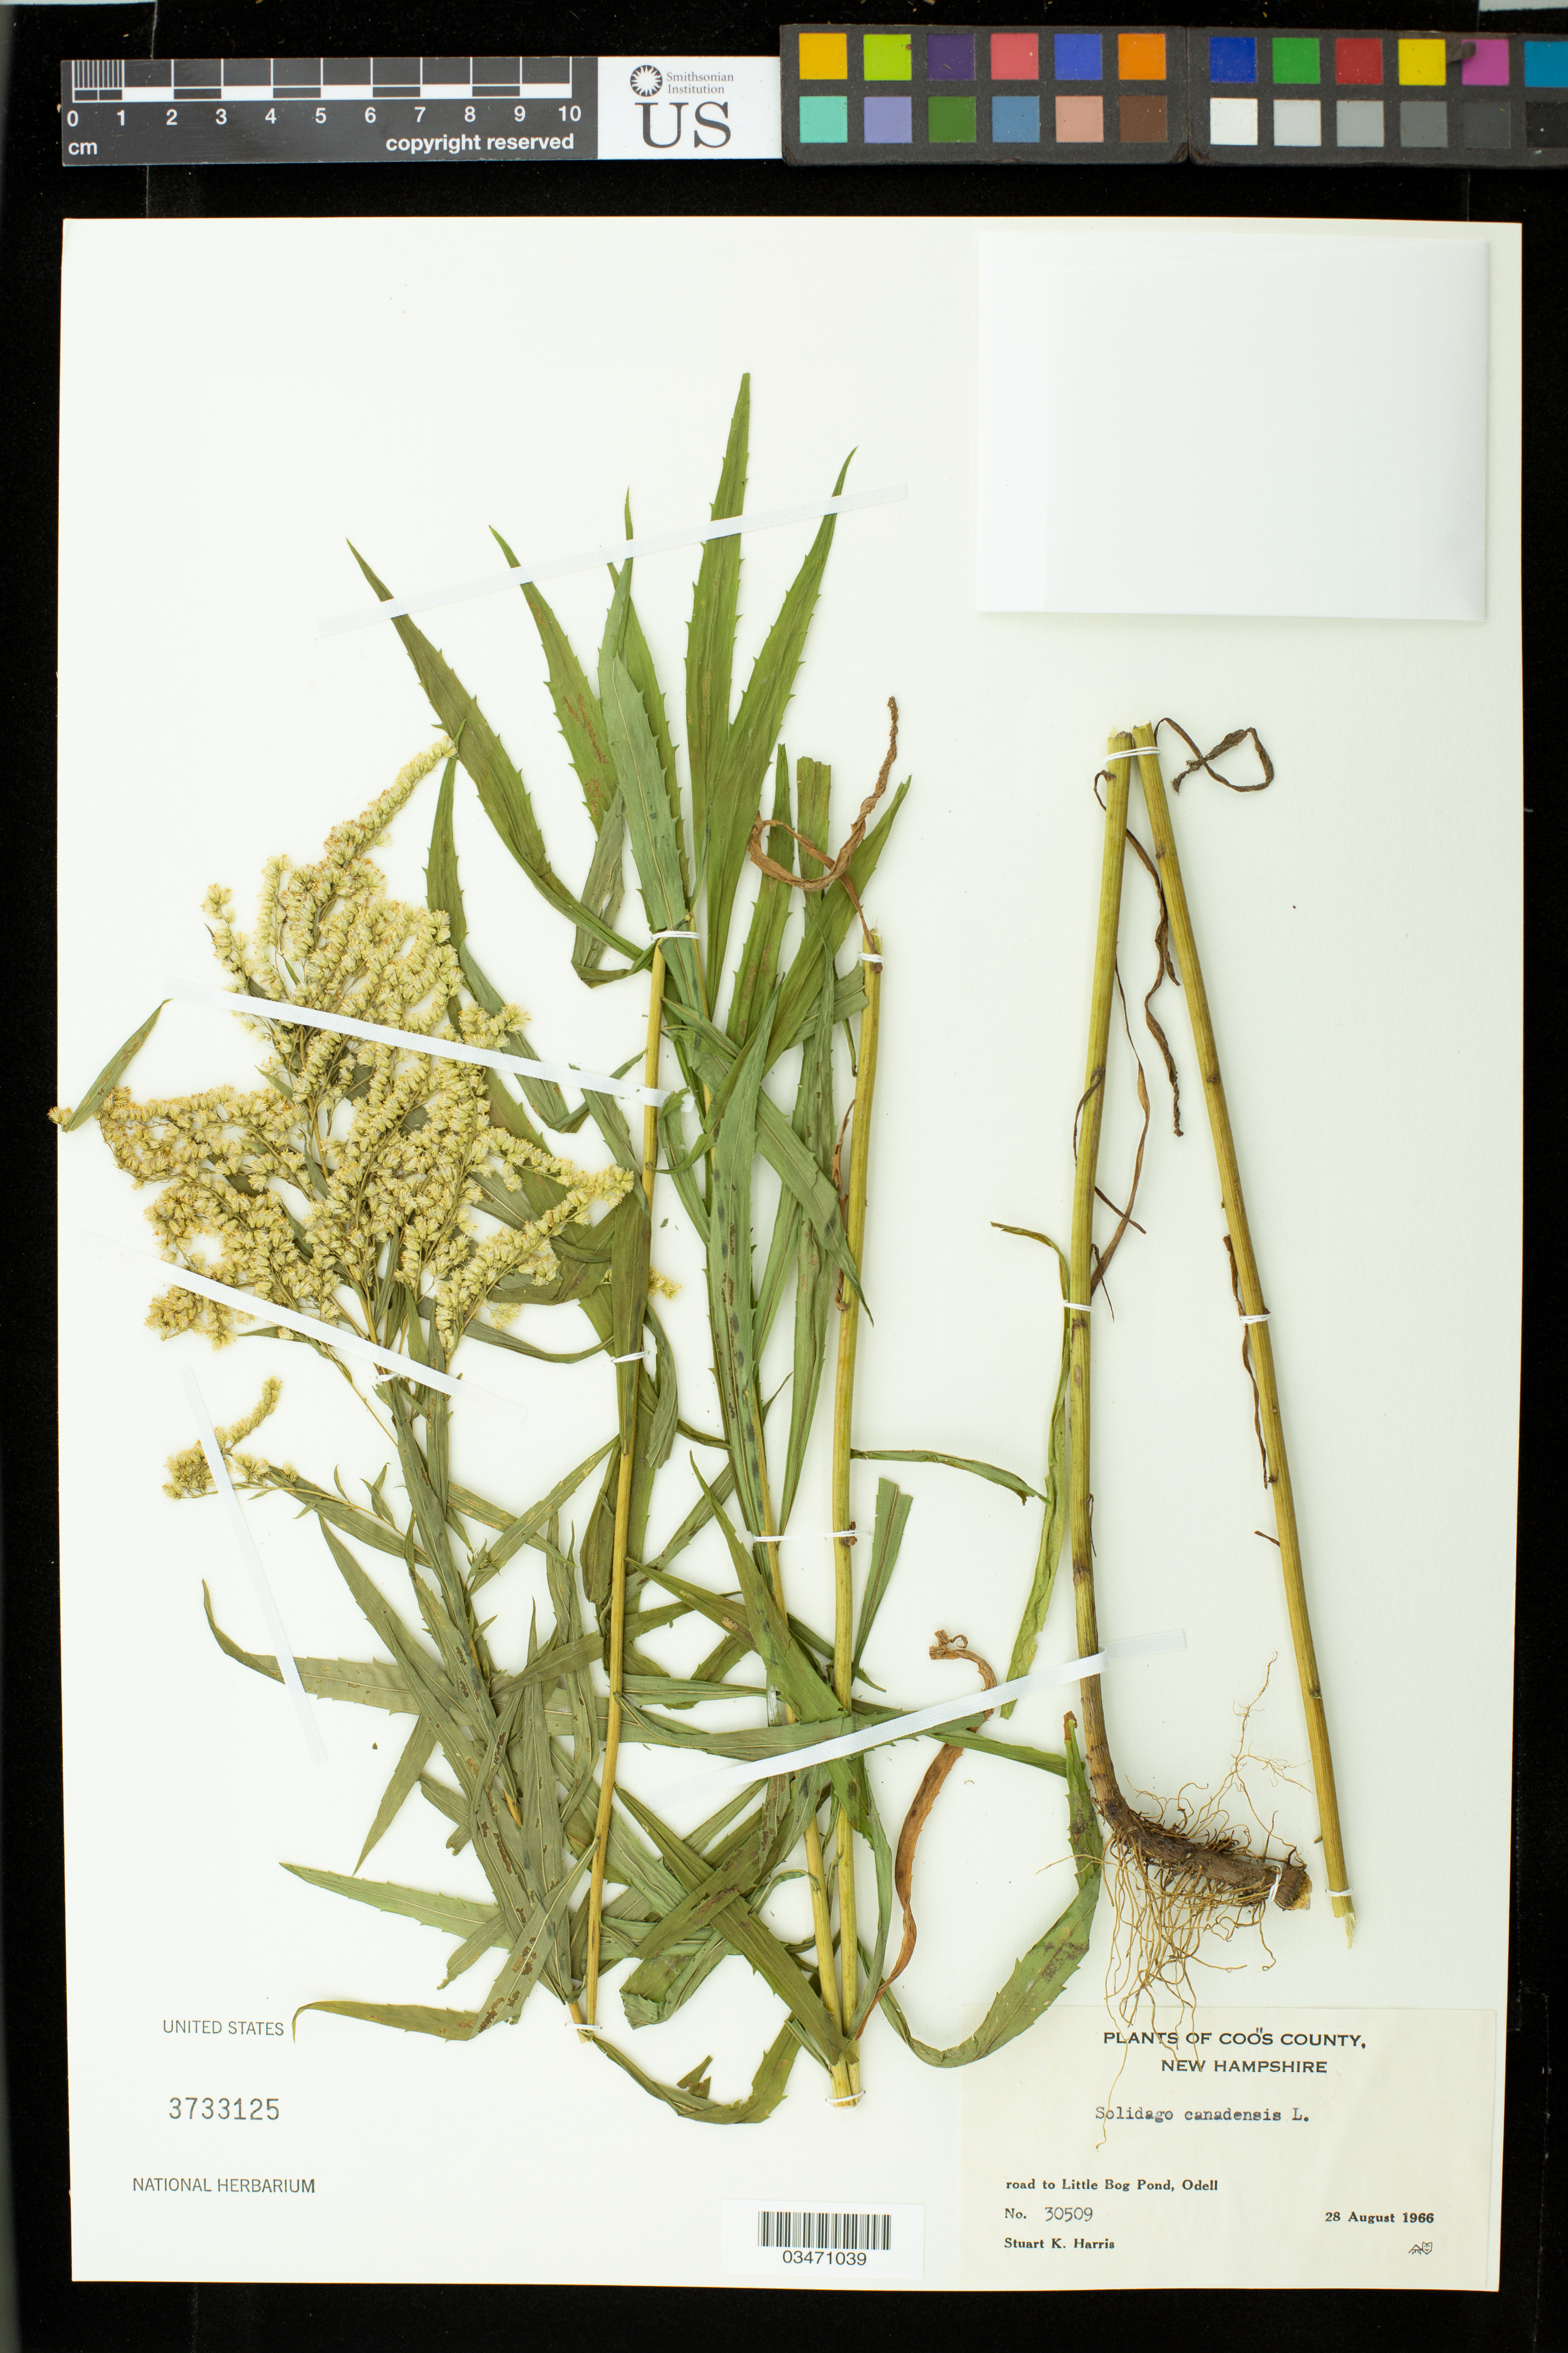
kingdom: Plantae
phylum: Tracheophyta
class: Magnoliopsida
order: Asterales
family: Asteraceae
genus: Solidago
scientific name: Solidago canadensis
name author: L.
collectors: S. K. Harris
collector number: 30509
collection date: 1966-08-28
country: United States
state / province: New Hampshire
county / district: Coos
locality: Trio Pond to Little Bog Pond, Odell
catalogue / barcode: US 3733125